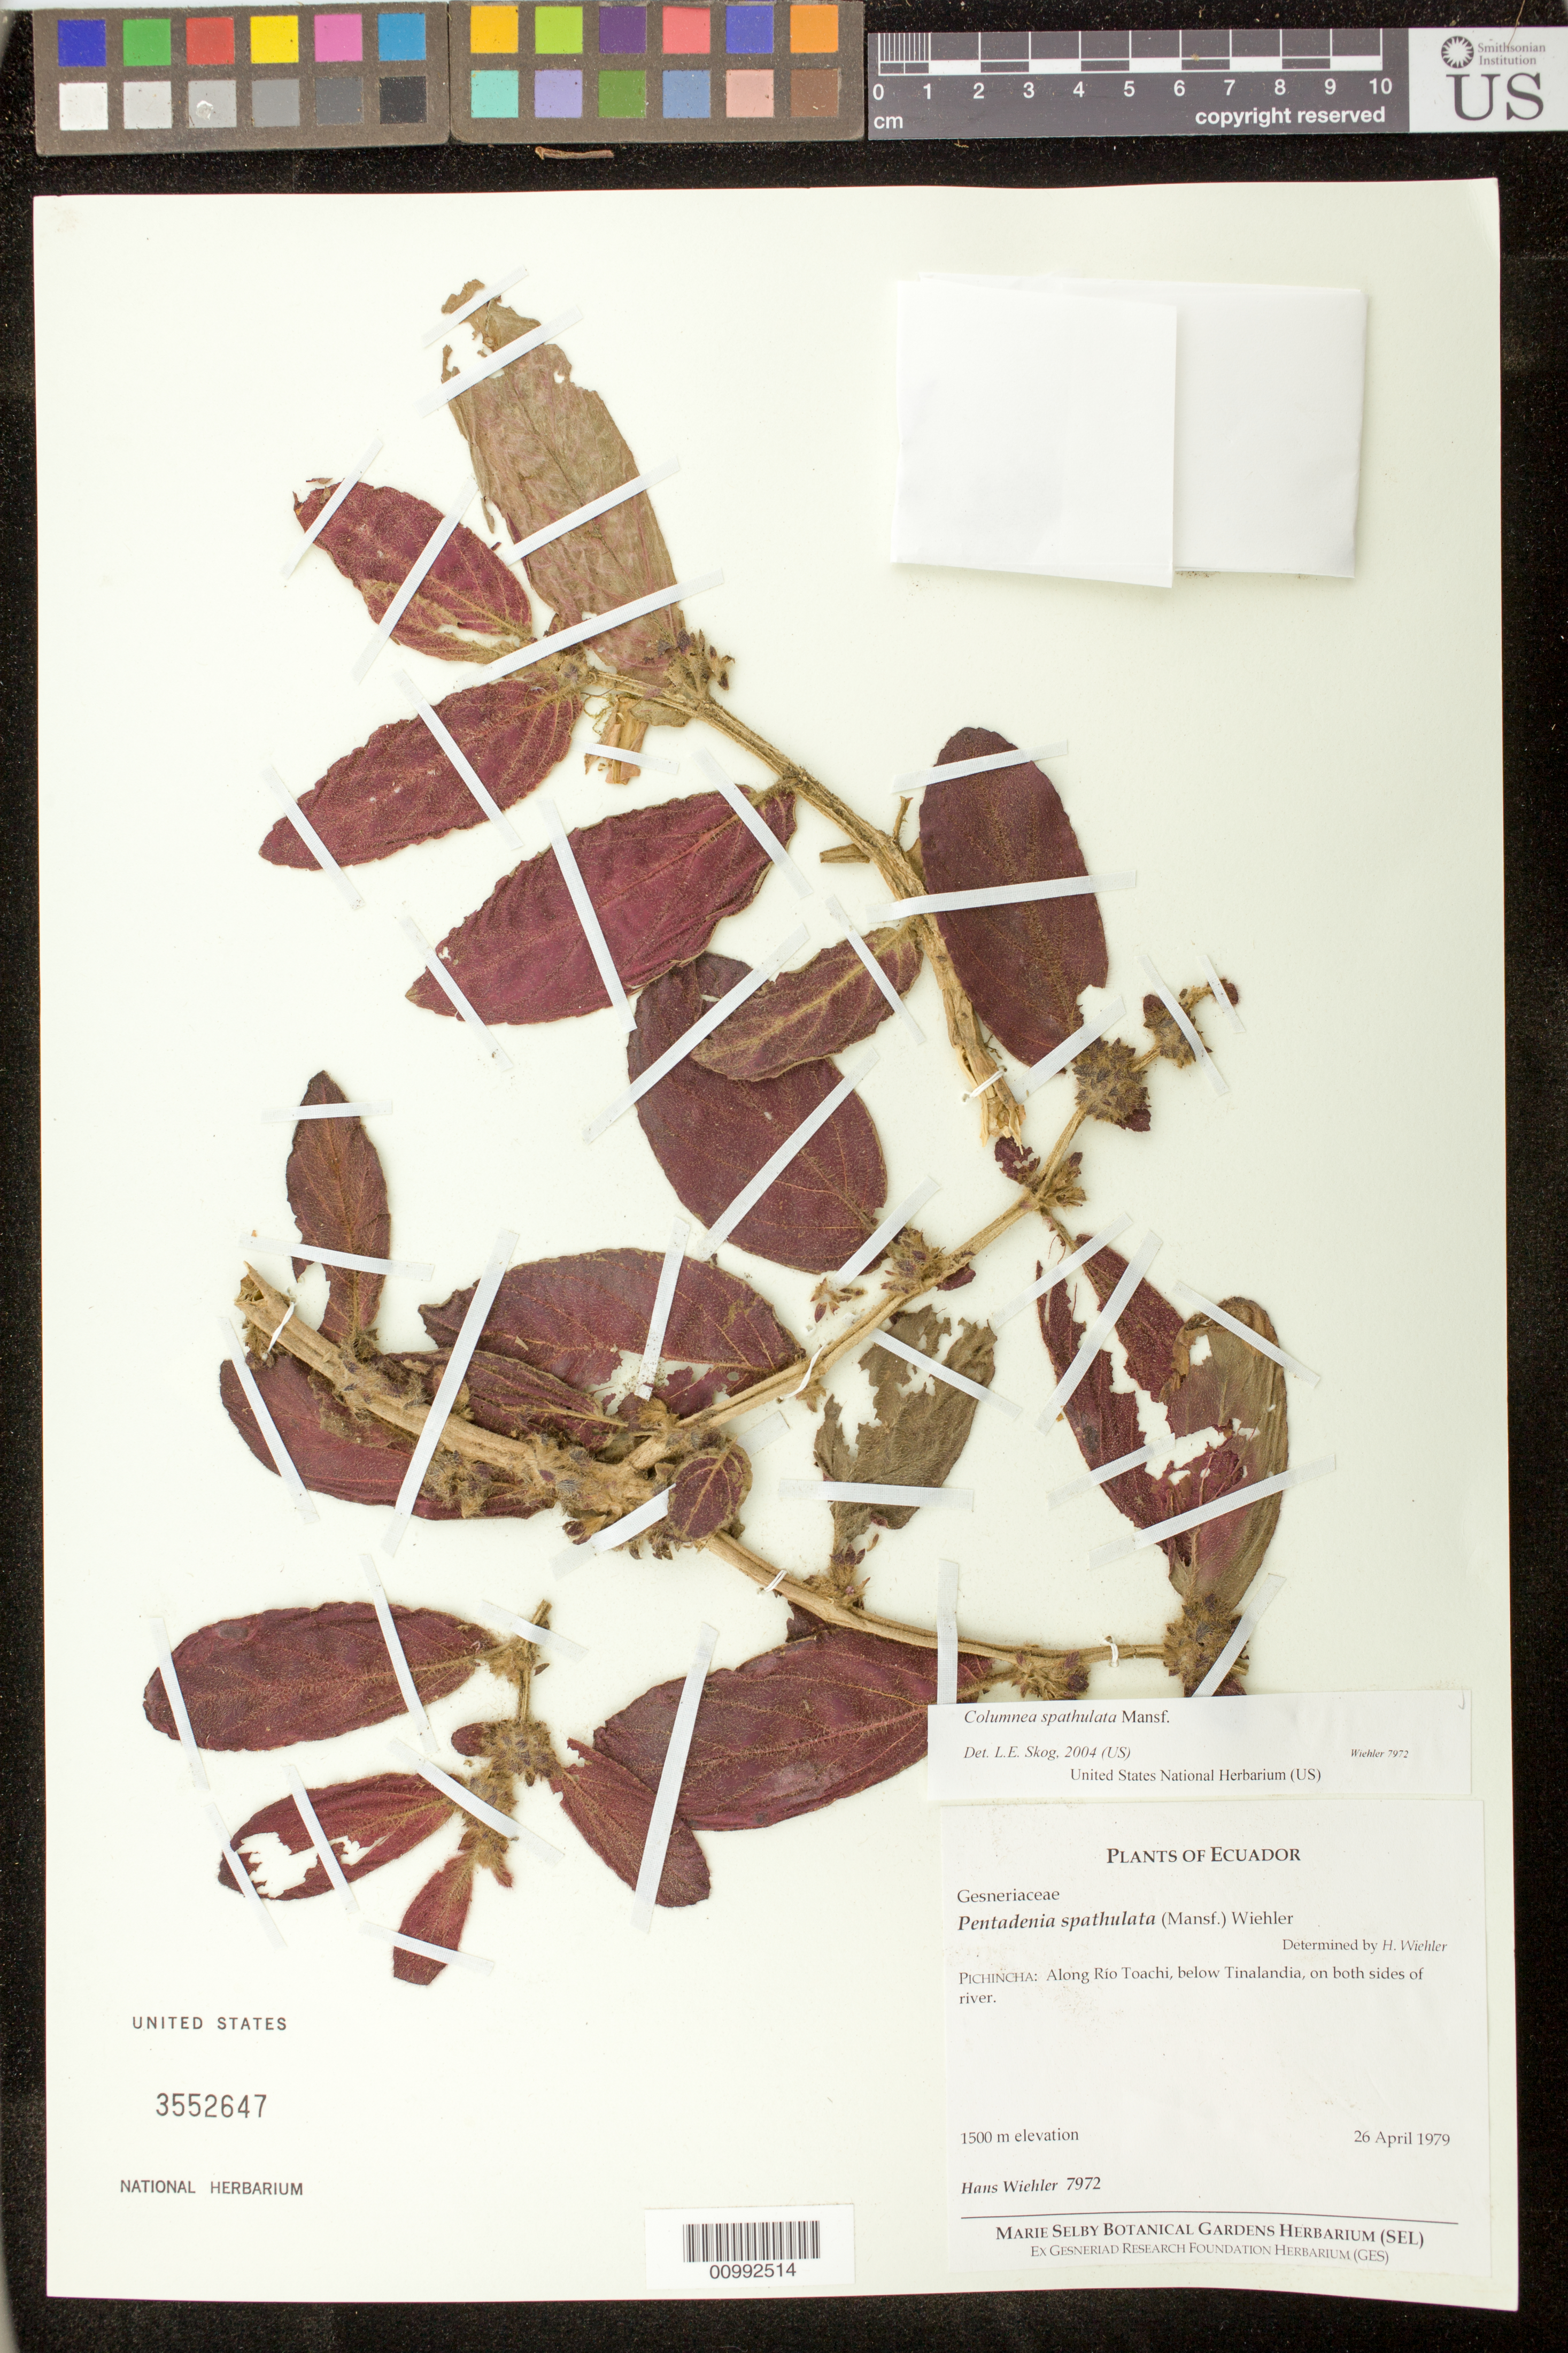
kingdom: Plantae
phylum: Tracheophyta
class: Magnoliopsida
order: Lamiales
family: Gesneriaceae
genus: Columnea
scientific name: Columnea spathulata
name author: Mansf.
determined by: Skog, Laurence E.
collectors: H. J. Wiehler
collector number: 7972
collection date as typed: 26 Apr 1979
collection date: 1979-04-26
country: Ecuador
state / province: Pichincha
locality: Pichincha: along Rio Toachi, below Tinalandia, on both sides of river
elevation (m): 1500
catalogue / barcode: US 3552647